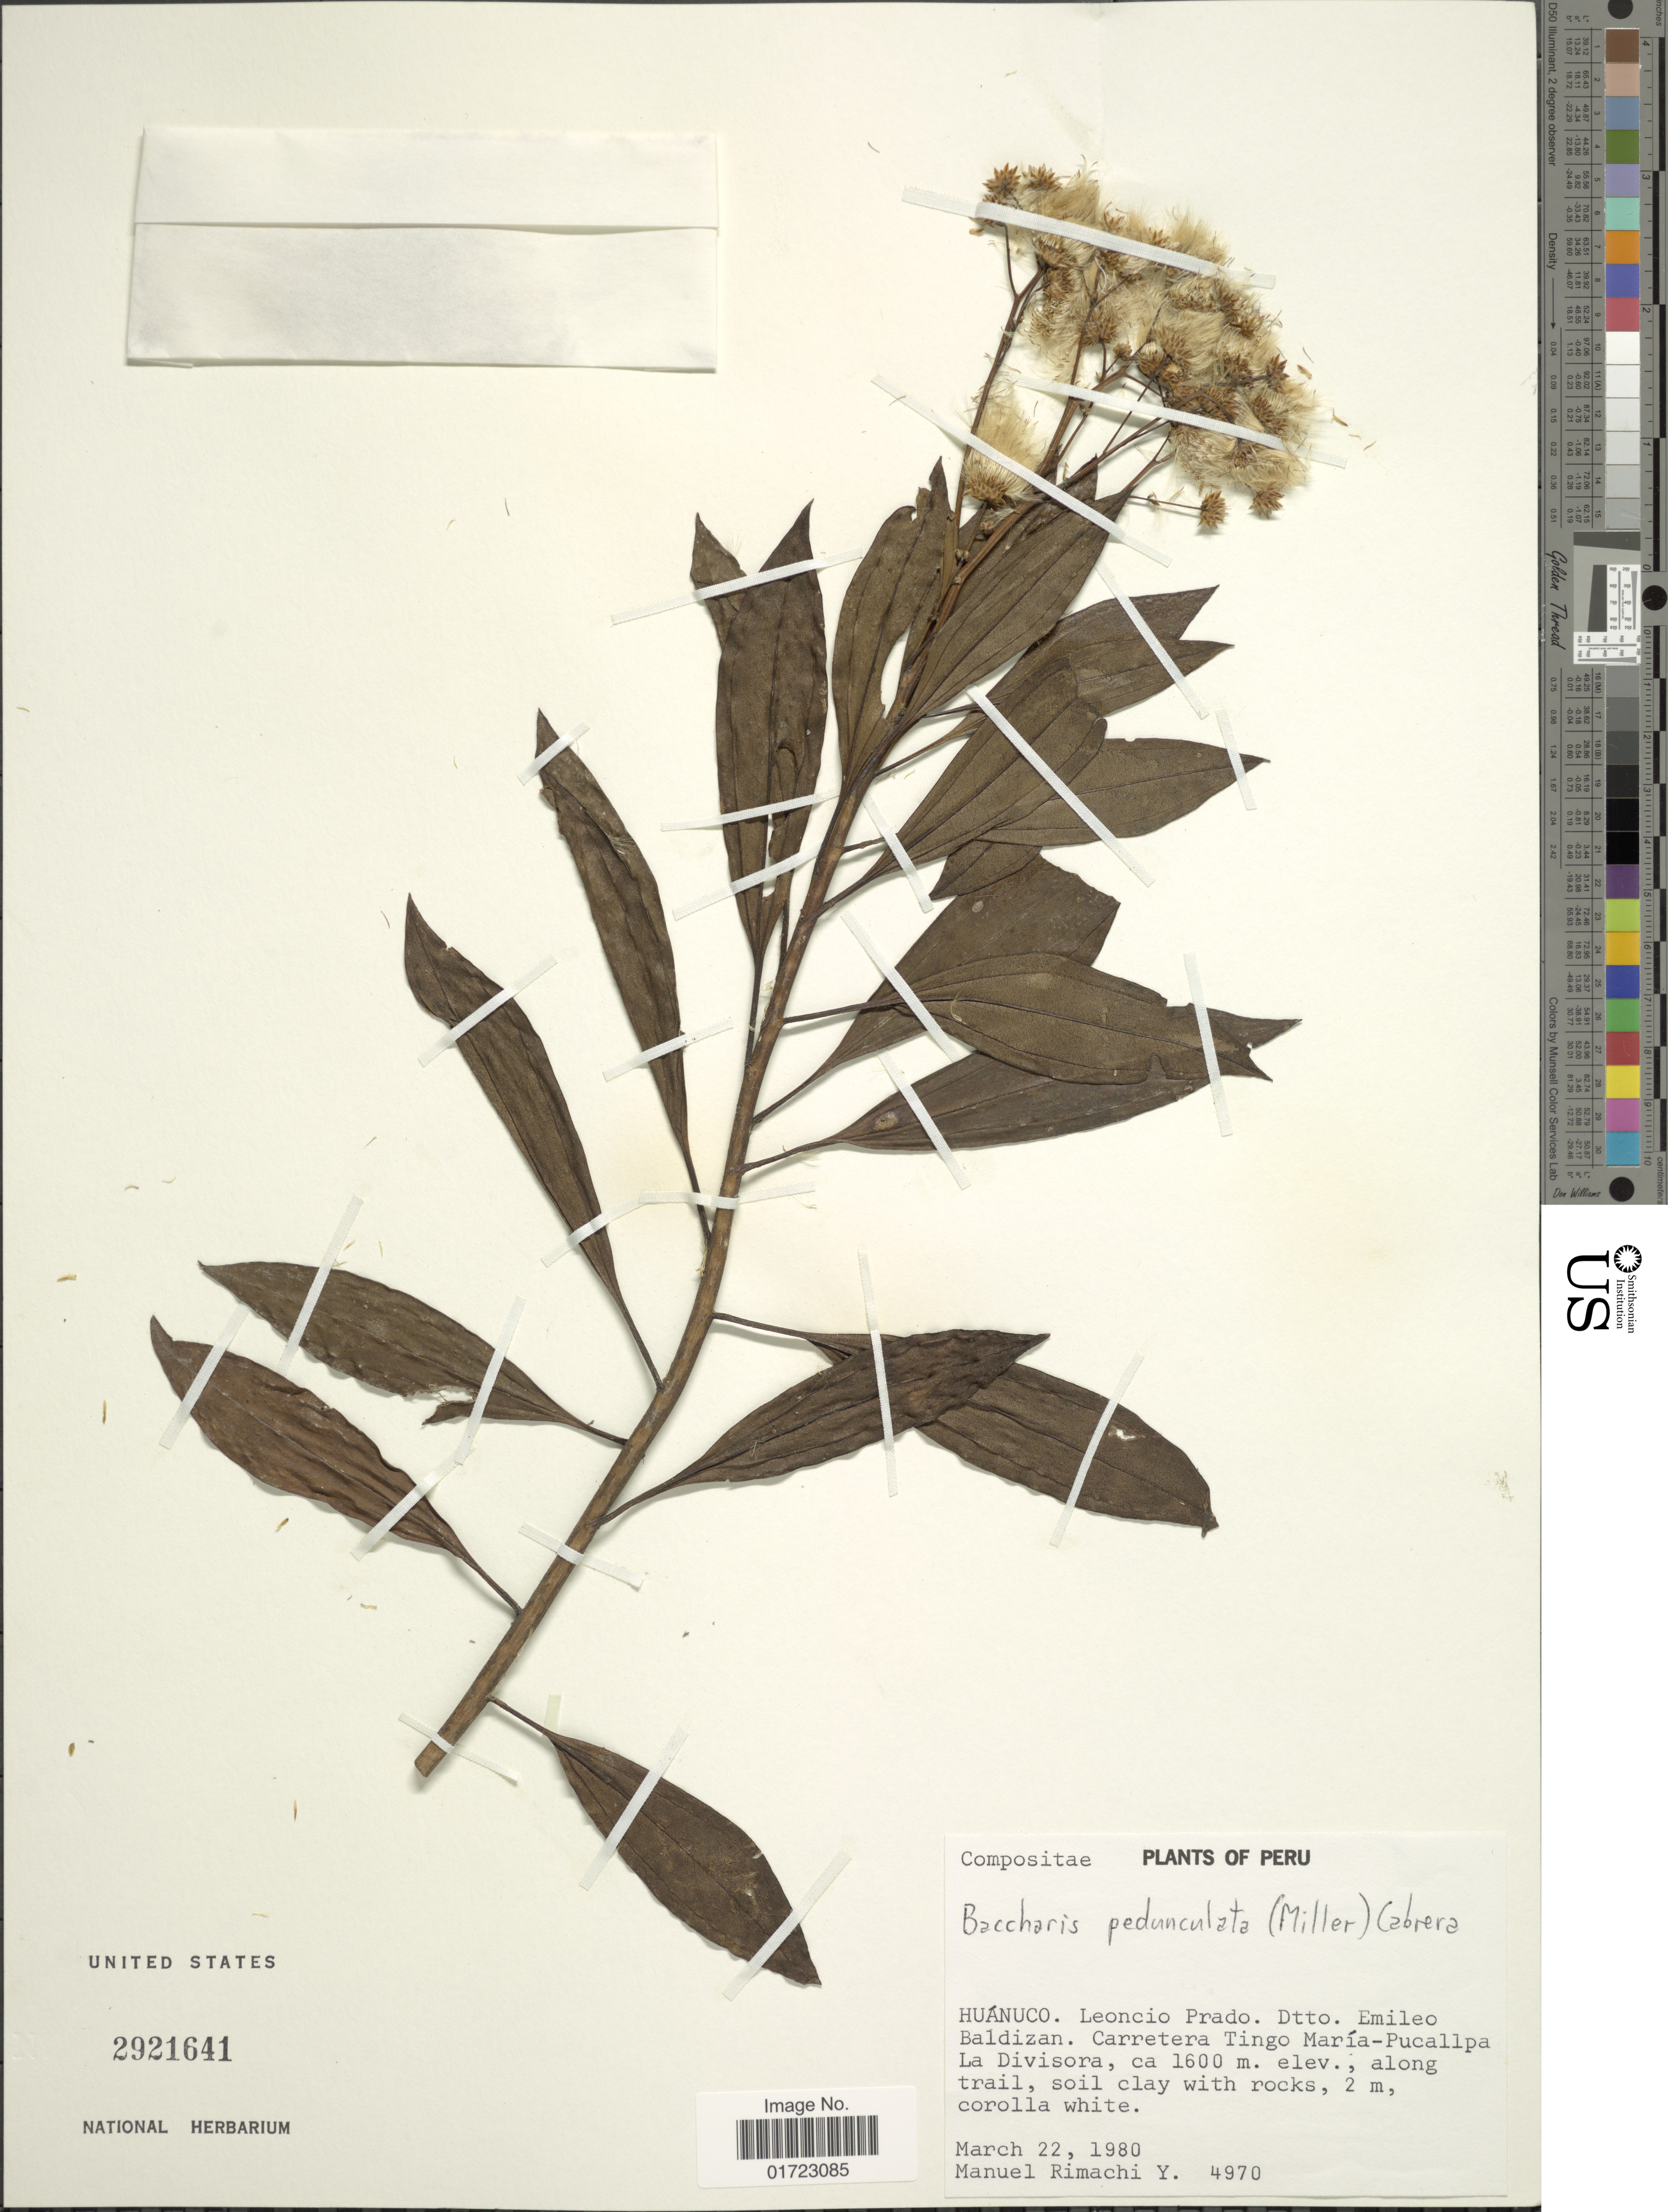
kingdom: Plantae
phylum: Tracheophyta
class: Magnoliopsida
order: Asterales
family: Asteraceae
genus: Baccharis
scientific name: Baccharis pedunculata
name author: (Mill.) Cabrera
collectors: M. Rimachi Y.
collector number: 4970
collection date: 1980-03-22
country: Peru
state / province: Huánuco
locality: Leoncio Prado. Dtto. Emileo baldizan. carretera Tingo Maria-Pucallpa la Divisora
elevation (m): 1600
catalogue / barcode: US 2921641